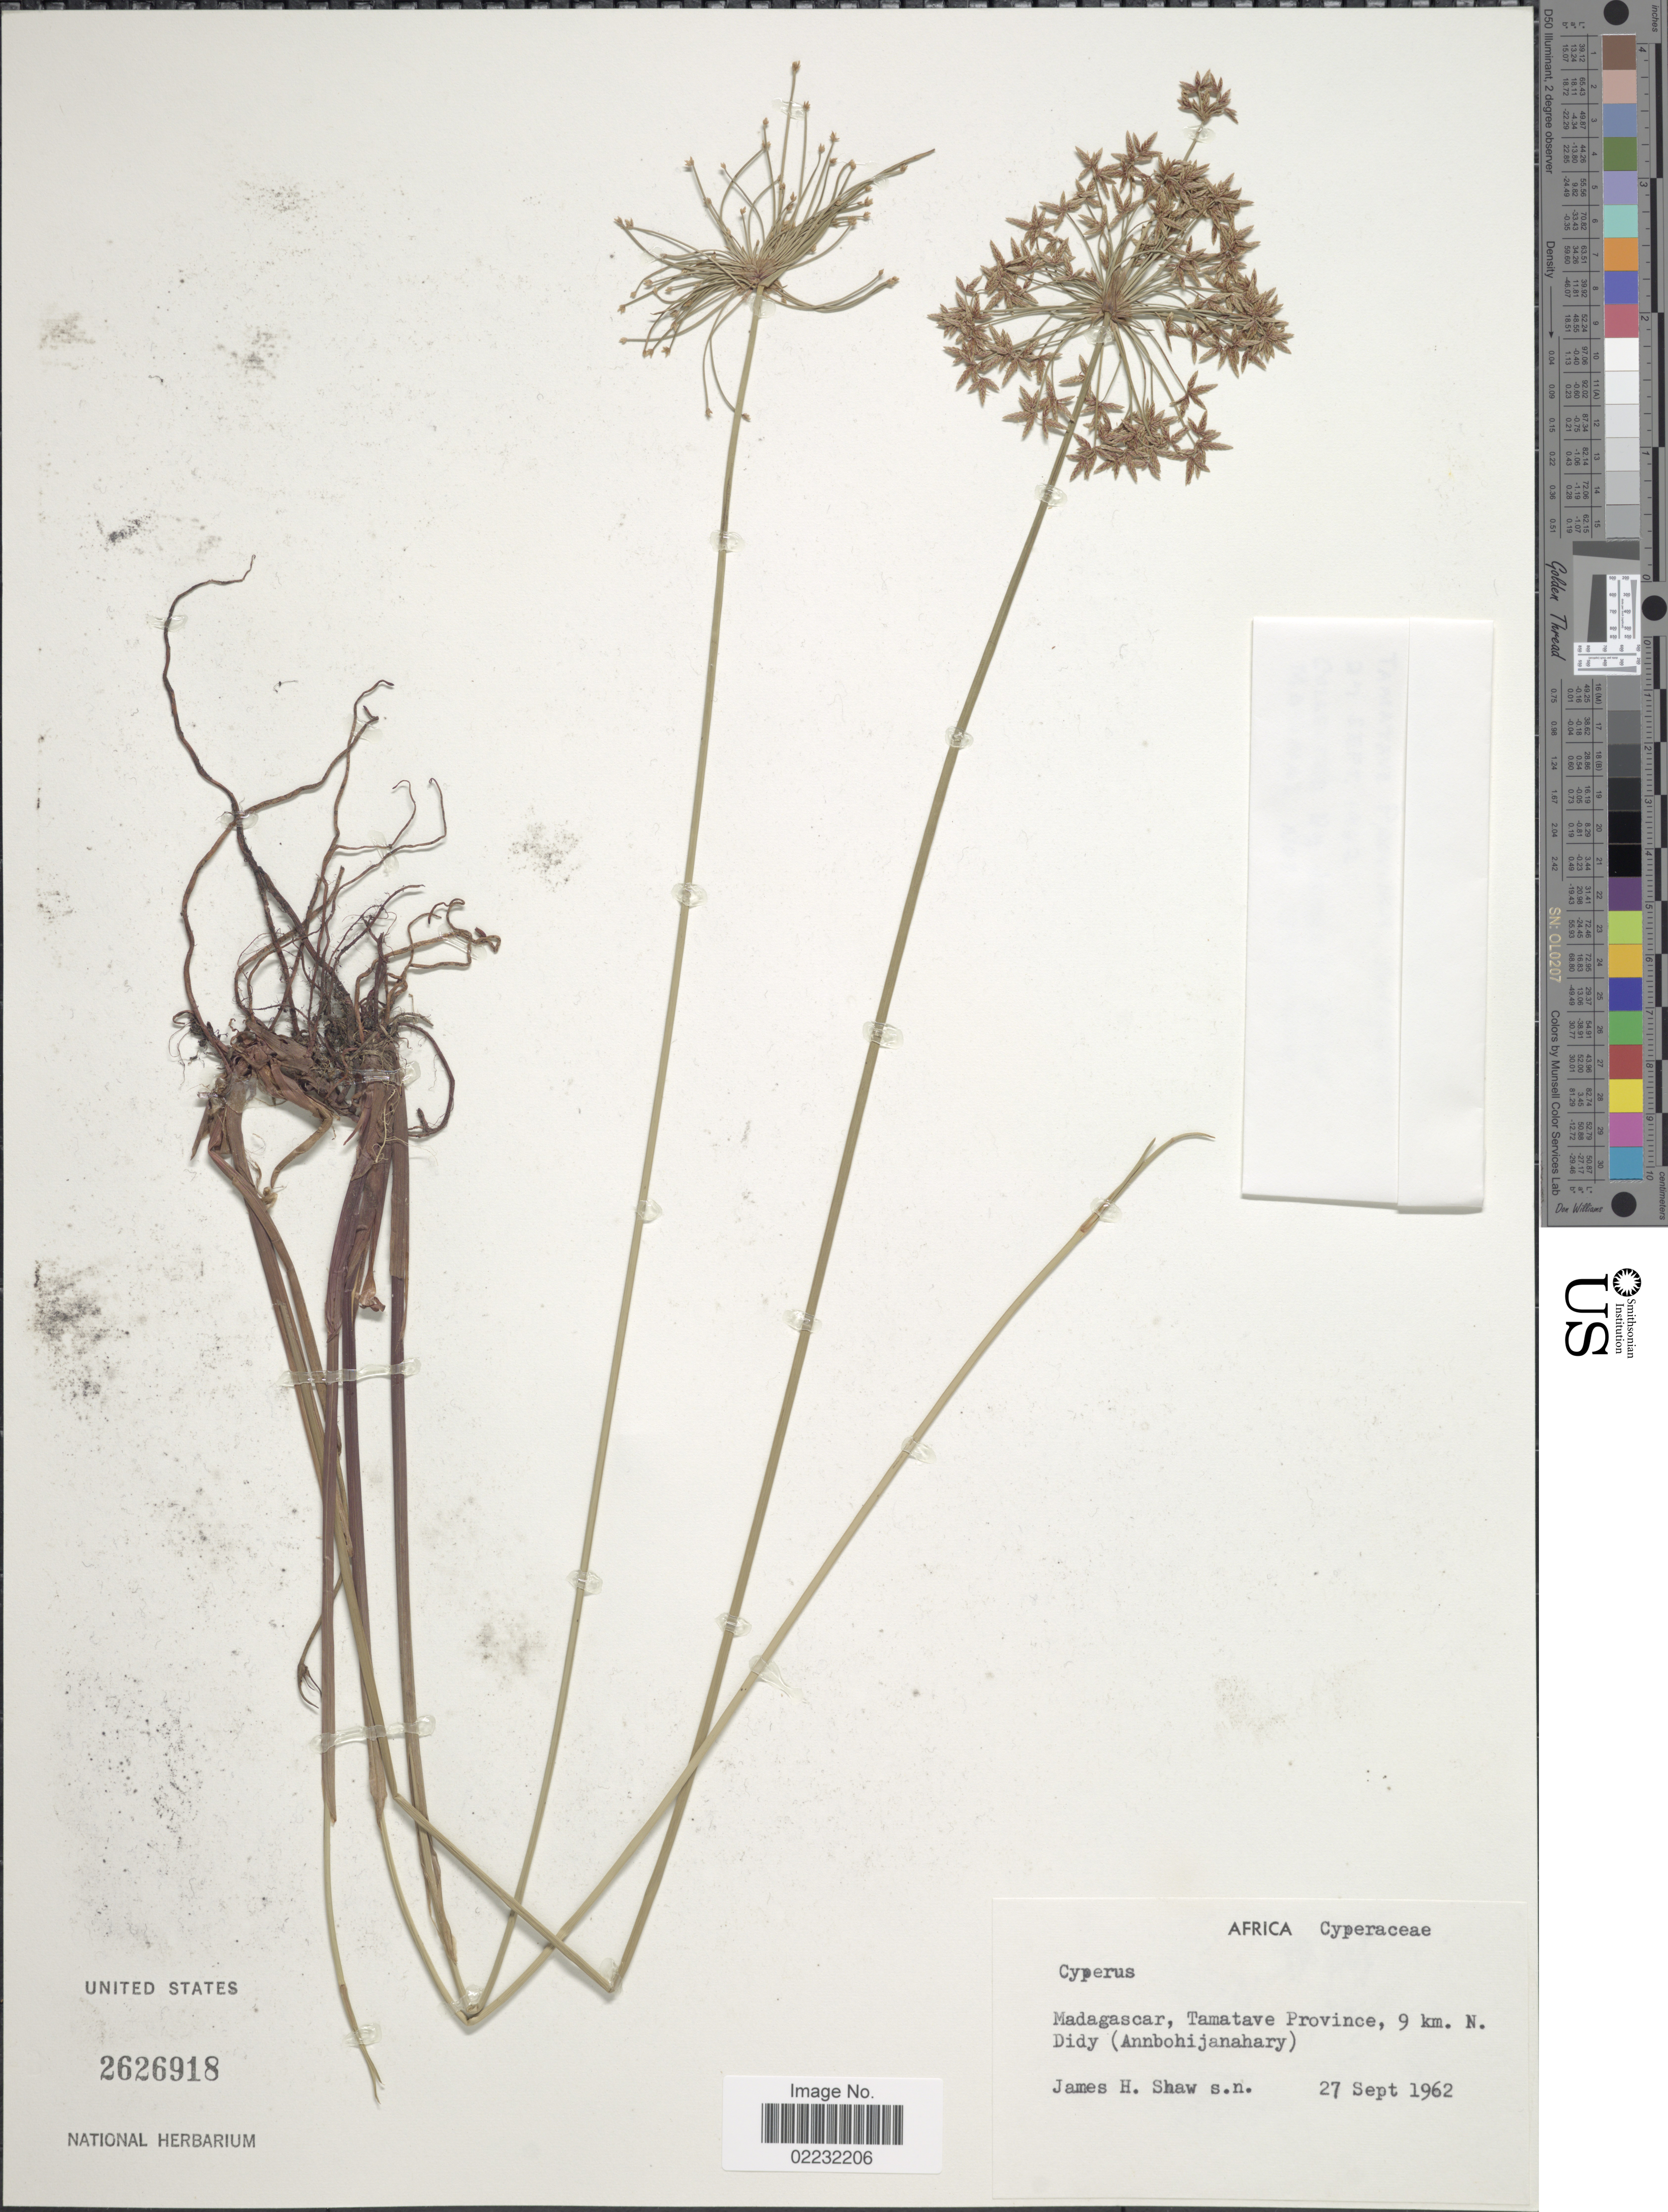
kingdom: Plantae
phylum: Tracheophyta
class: Liliopsida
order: Poales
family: Cyperaceae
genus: Cyperus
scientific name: Cyperus prolifer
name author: Lam.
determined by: Strong, Mark T., (BOT), Smithsonian Institution - National Museum of Natural History (UNITED STATES)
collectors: J. H. Shaw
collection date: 1962-09-27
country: Madagascar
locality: Tamatave Province, 9 km N. Didy (Annbohijanahary)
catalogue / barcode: US 2626918